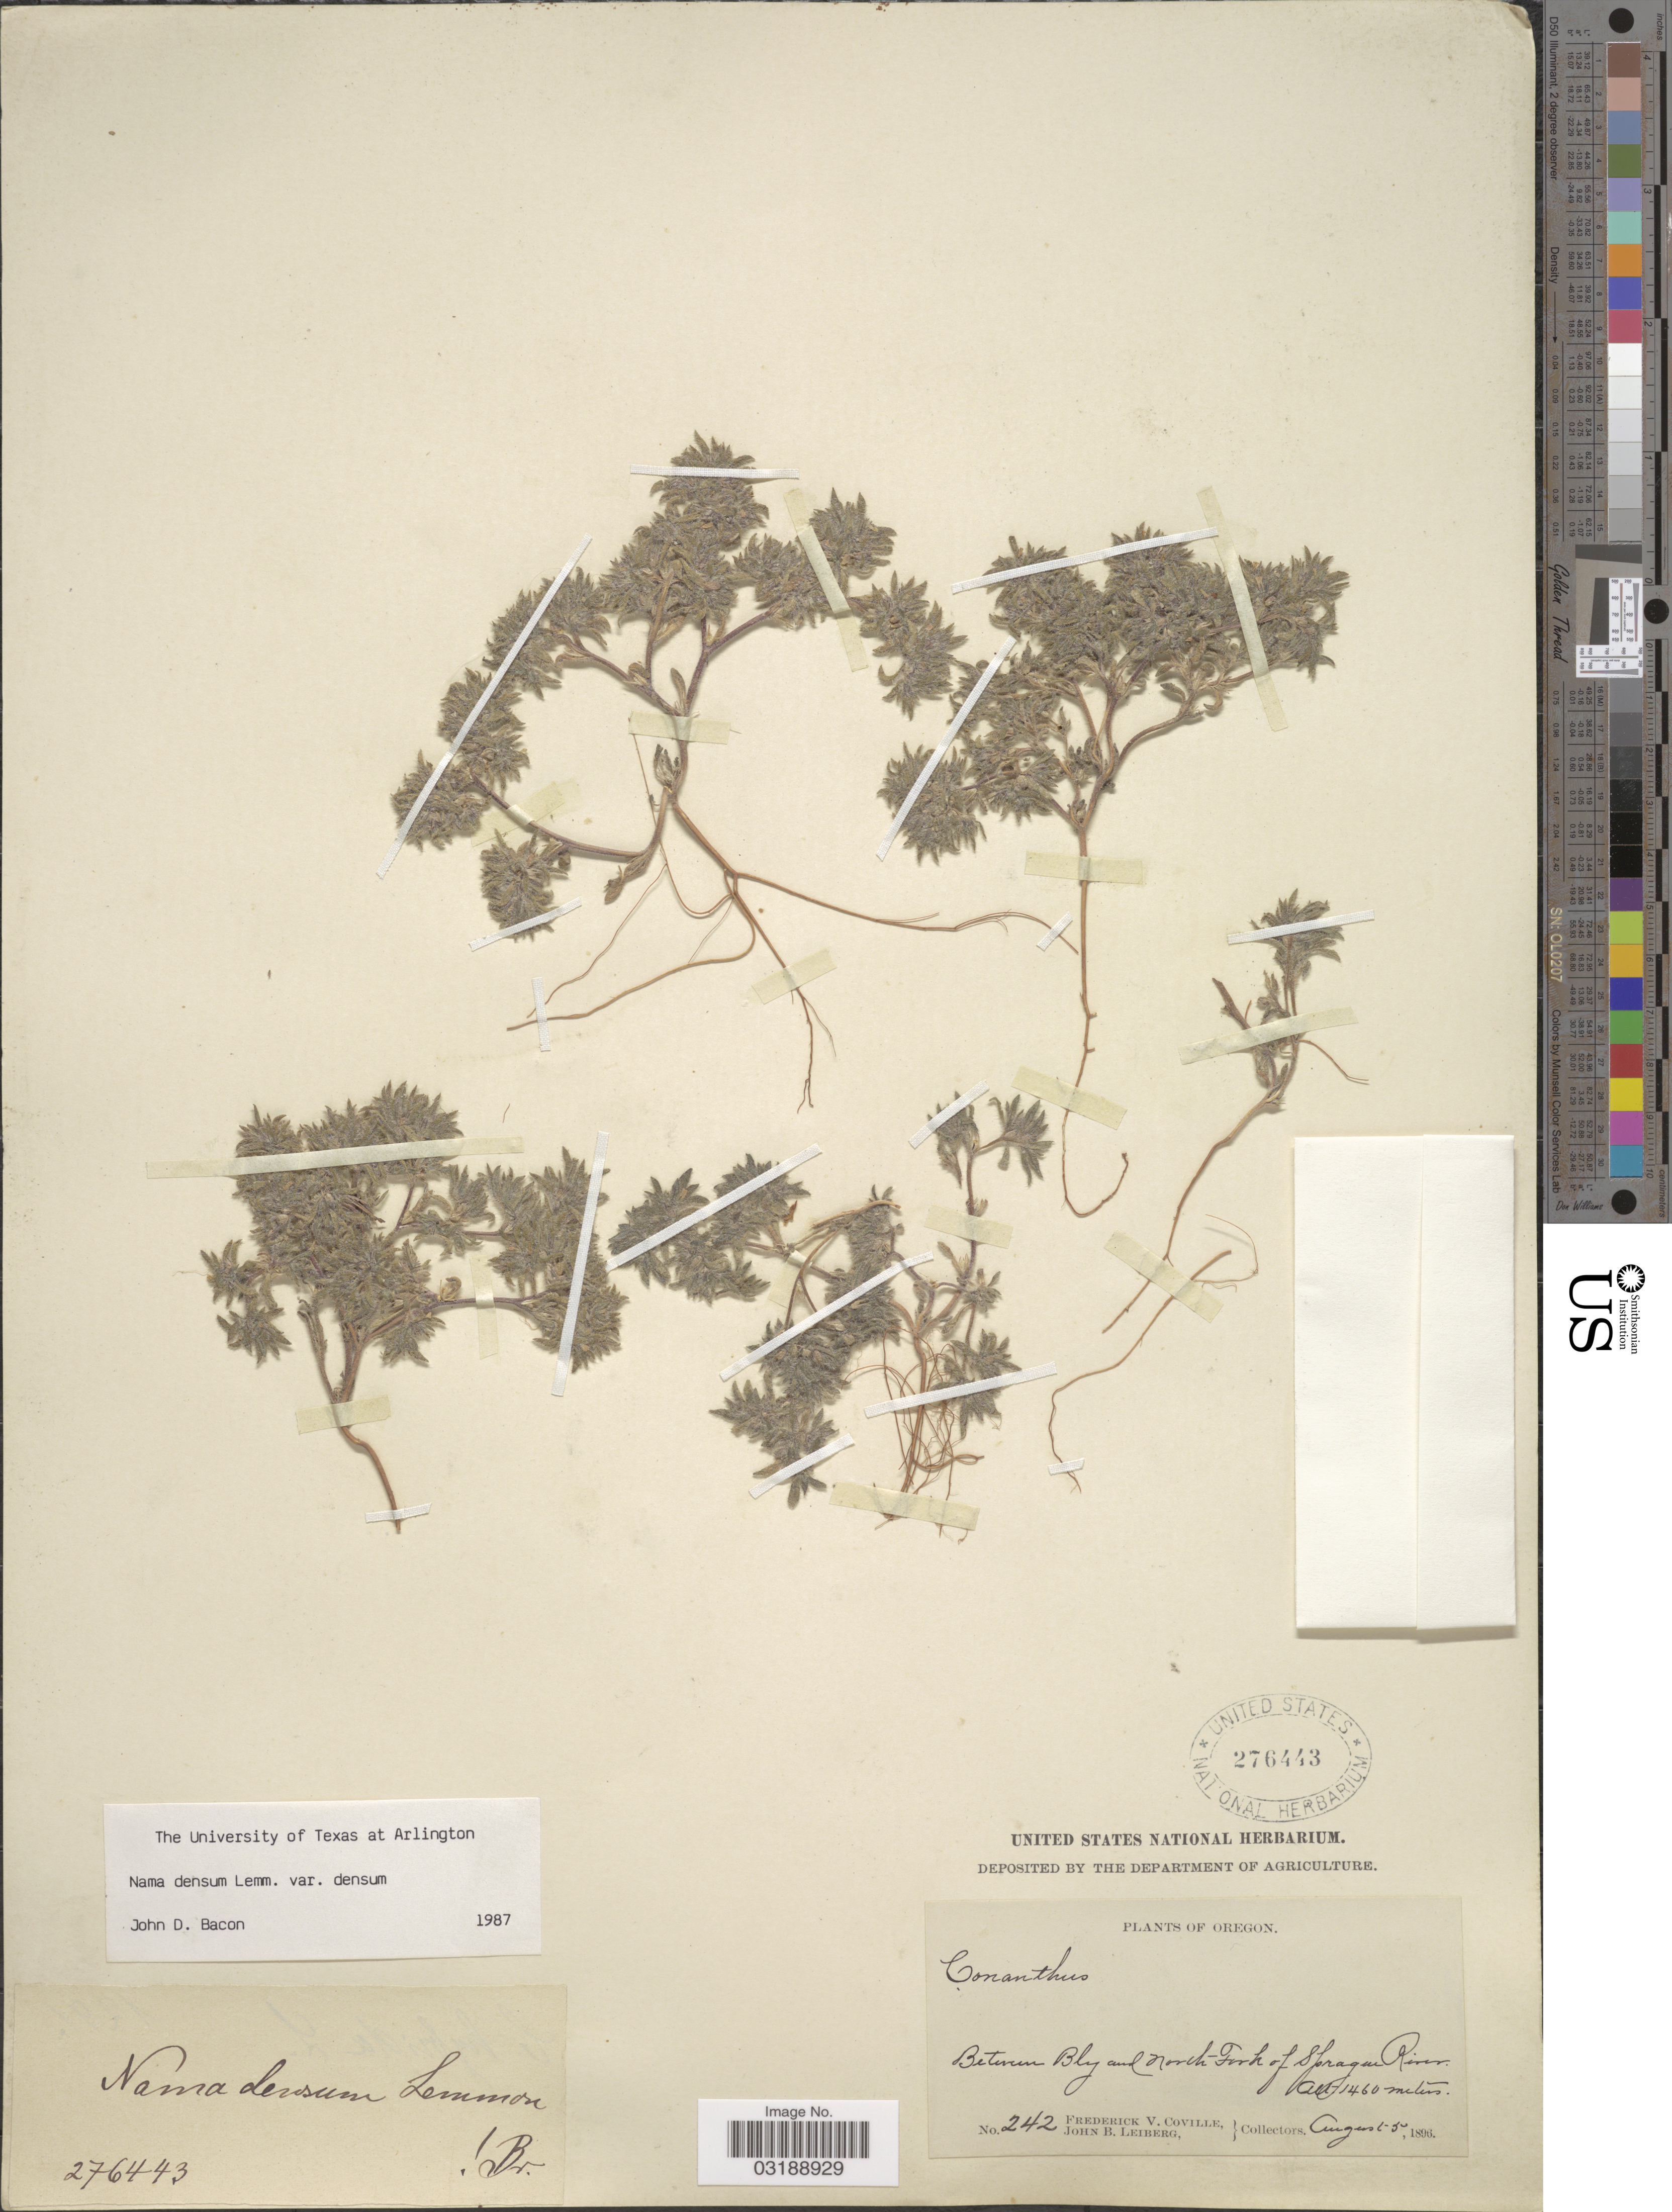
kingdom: Plantae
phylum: Tracheophyta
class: Magnoliopsida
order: Boraginales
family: Namaceae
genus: Nama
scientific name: Nama densa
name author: Lemmon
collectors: F. V. Coville & J. B. Leiberg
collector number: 242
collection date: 1896-08-05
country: United States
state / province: Oregon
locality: Between Bly and North Fork of Sprague River.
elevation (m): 1460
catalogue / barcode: US 276443